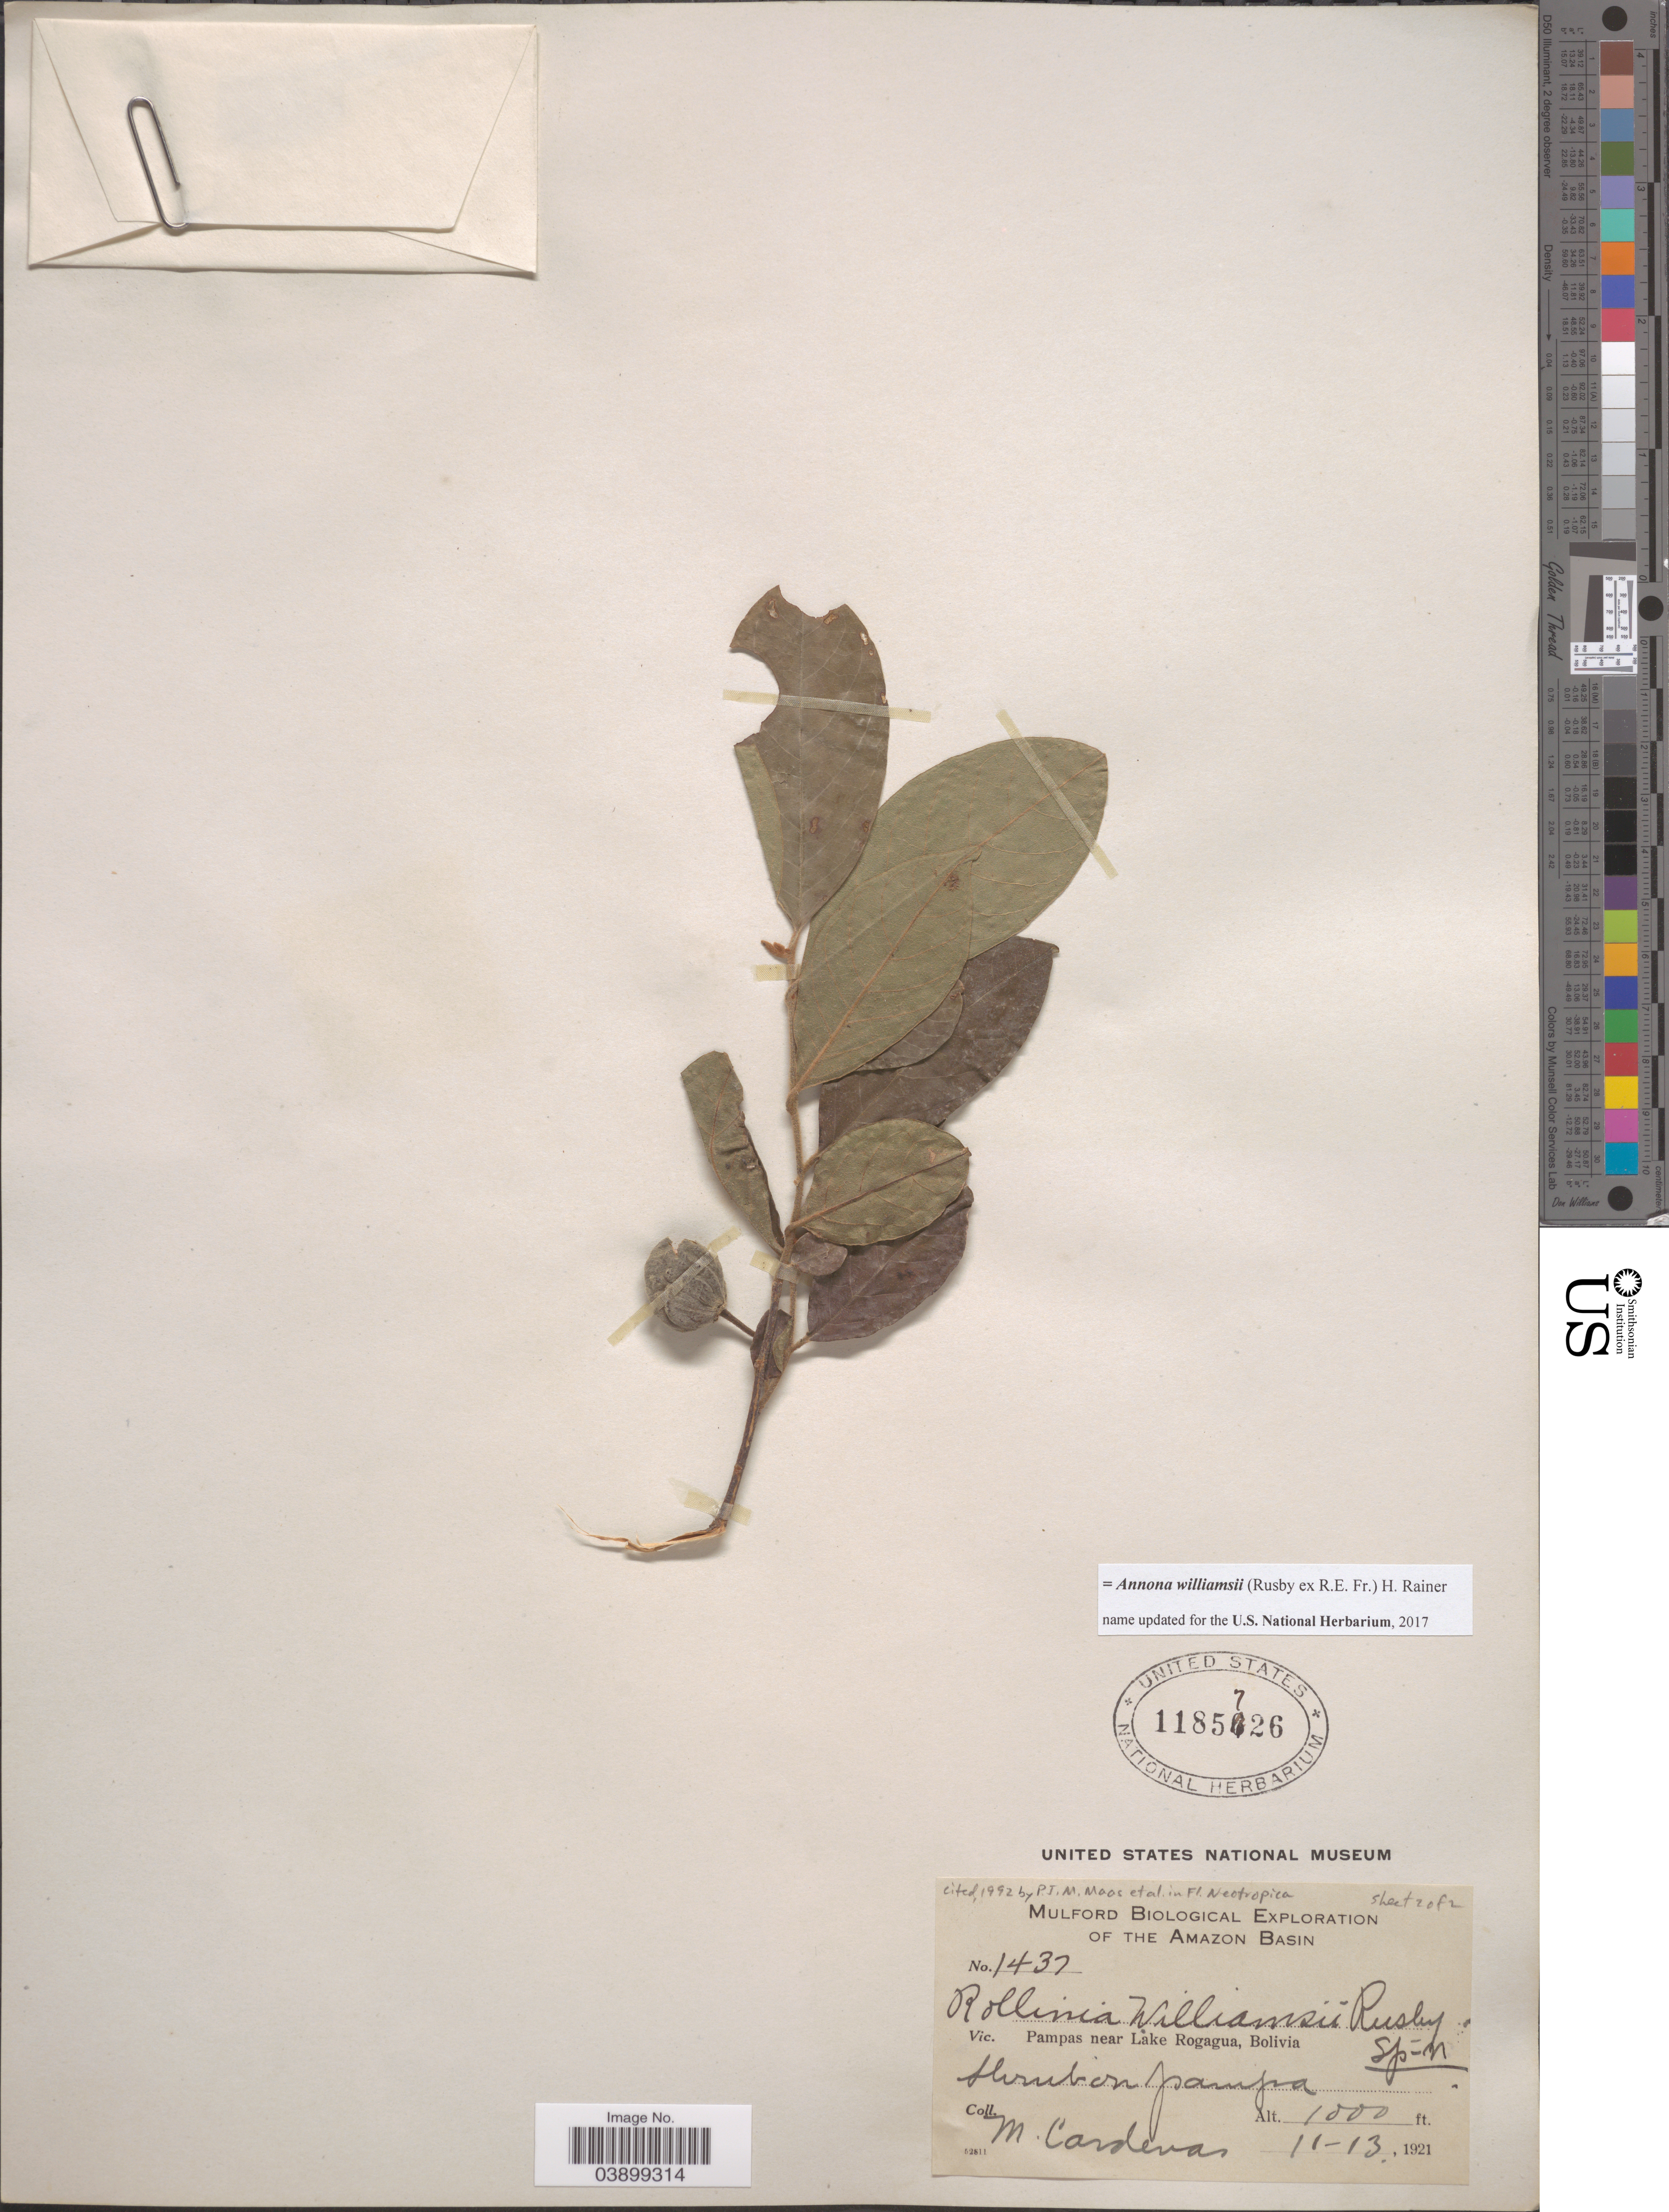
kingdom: Plantae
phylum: Tracheophyta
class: Magnoliopsida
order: Magnoliales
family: Annonaceae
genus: Annona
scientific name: Annona williamsii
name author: (Rusby ex R.E. Fr.) H. Rainer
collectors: M. Cárdenas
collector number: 1437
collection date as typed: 11-13-1921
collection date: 1921-11-13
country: Bolivia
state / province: Beni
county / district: José Ballivián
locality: Pampas near Lake Rogagua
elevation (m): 305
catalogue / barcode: US 1185726